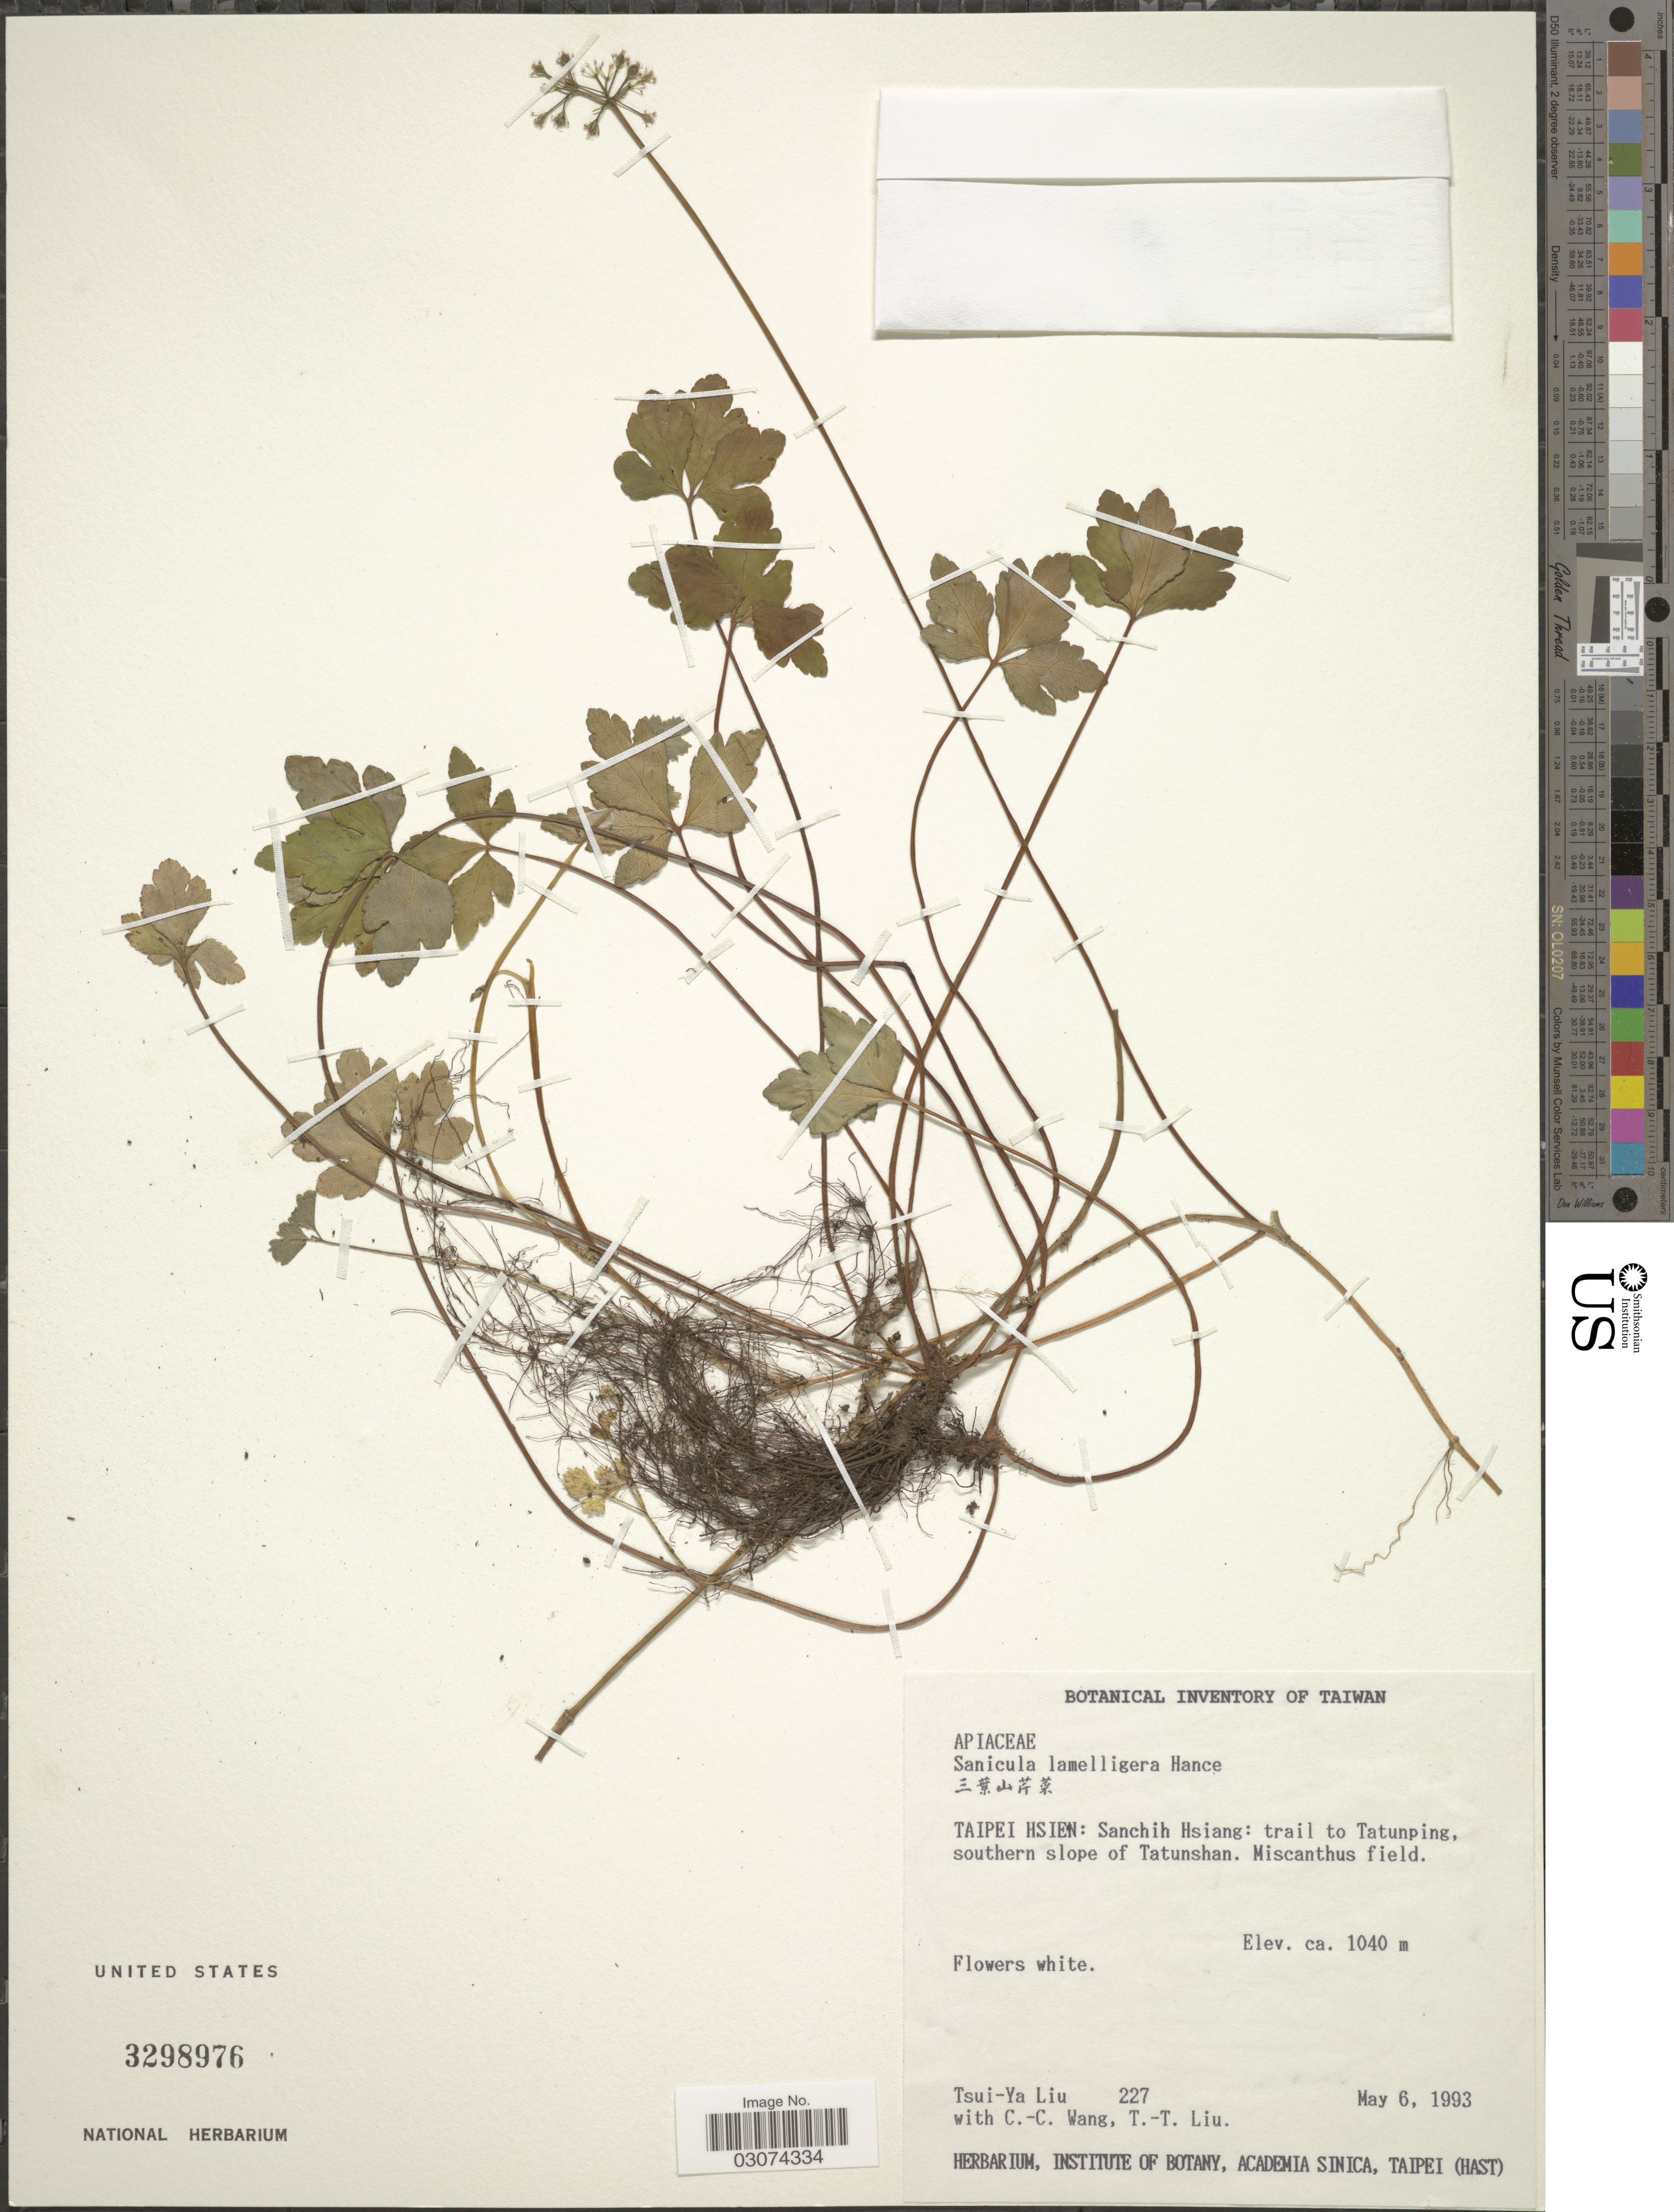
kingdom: Plantae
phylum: Tracheophyta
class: Magnoliopsida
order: Apiales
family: Apiaceae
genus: Sanicula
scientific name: Sanicula lamelligera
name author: Hance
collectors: T. S. Liu, C. Wang & T. Liu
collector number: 227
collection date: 1993-05-06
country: Taiwan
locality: Taipei Hsien: Sanchih Hsiang: trail to Tatunping, southern slope of Tatunshan.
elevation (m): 1040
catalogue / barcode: US 3298976